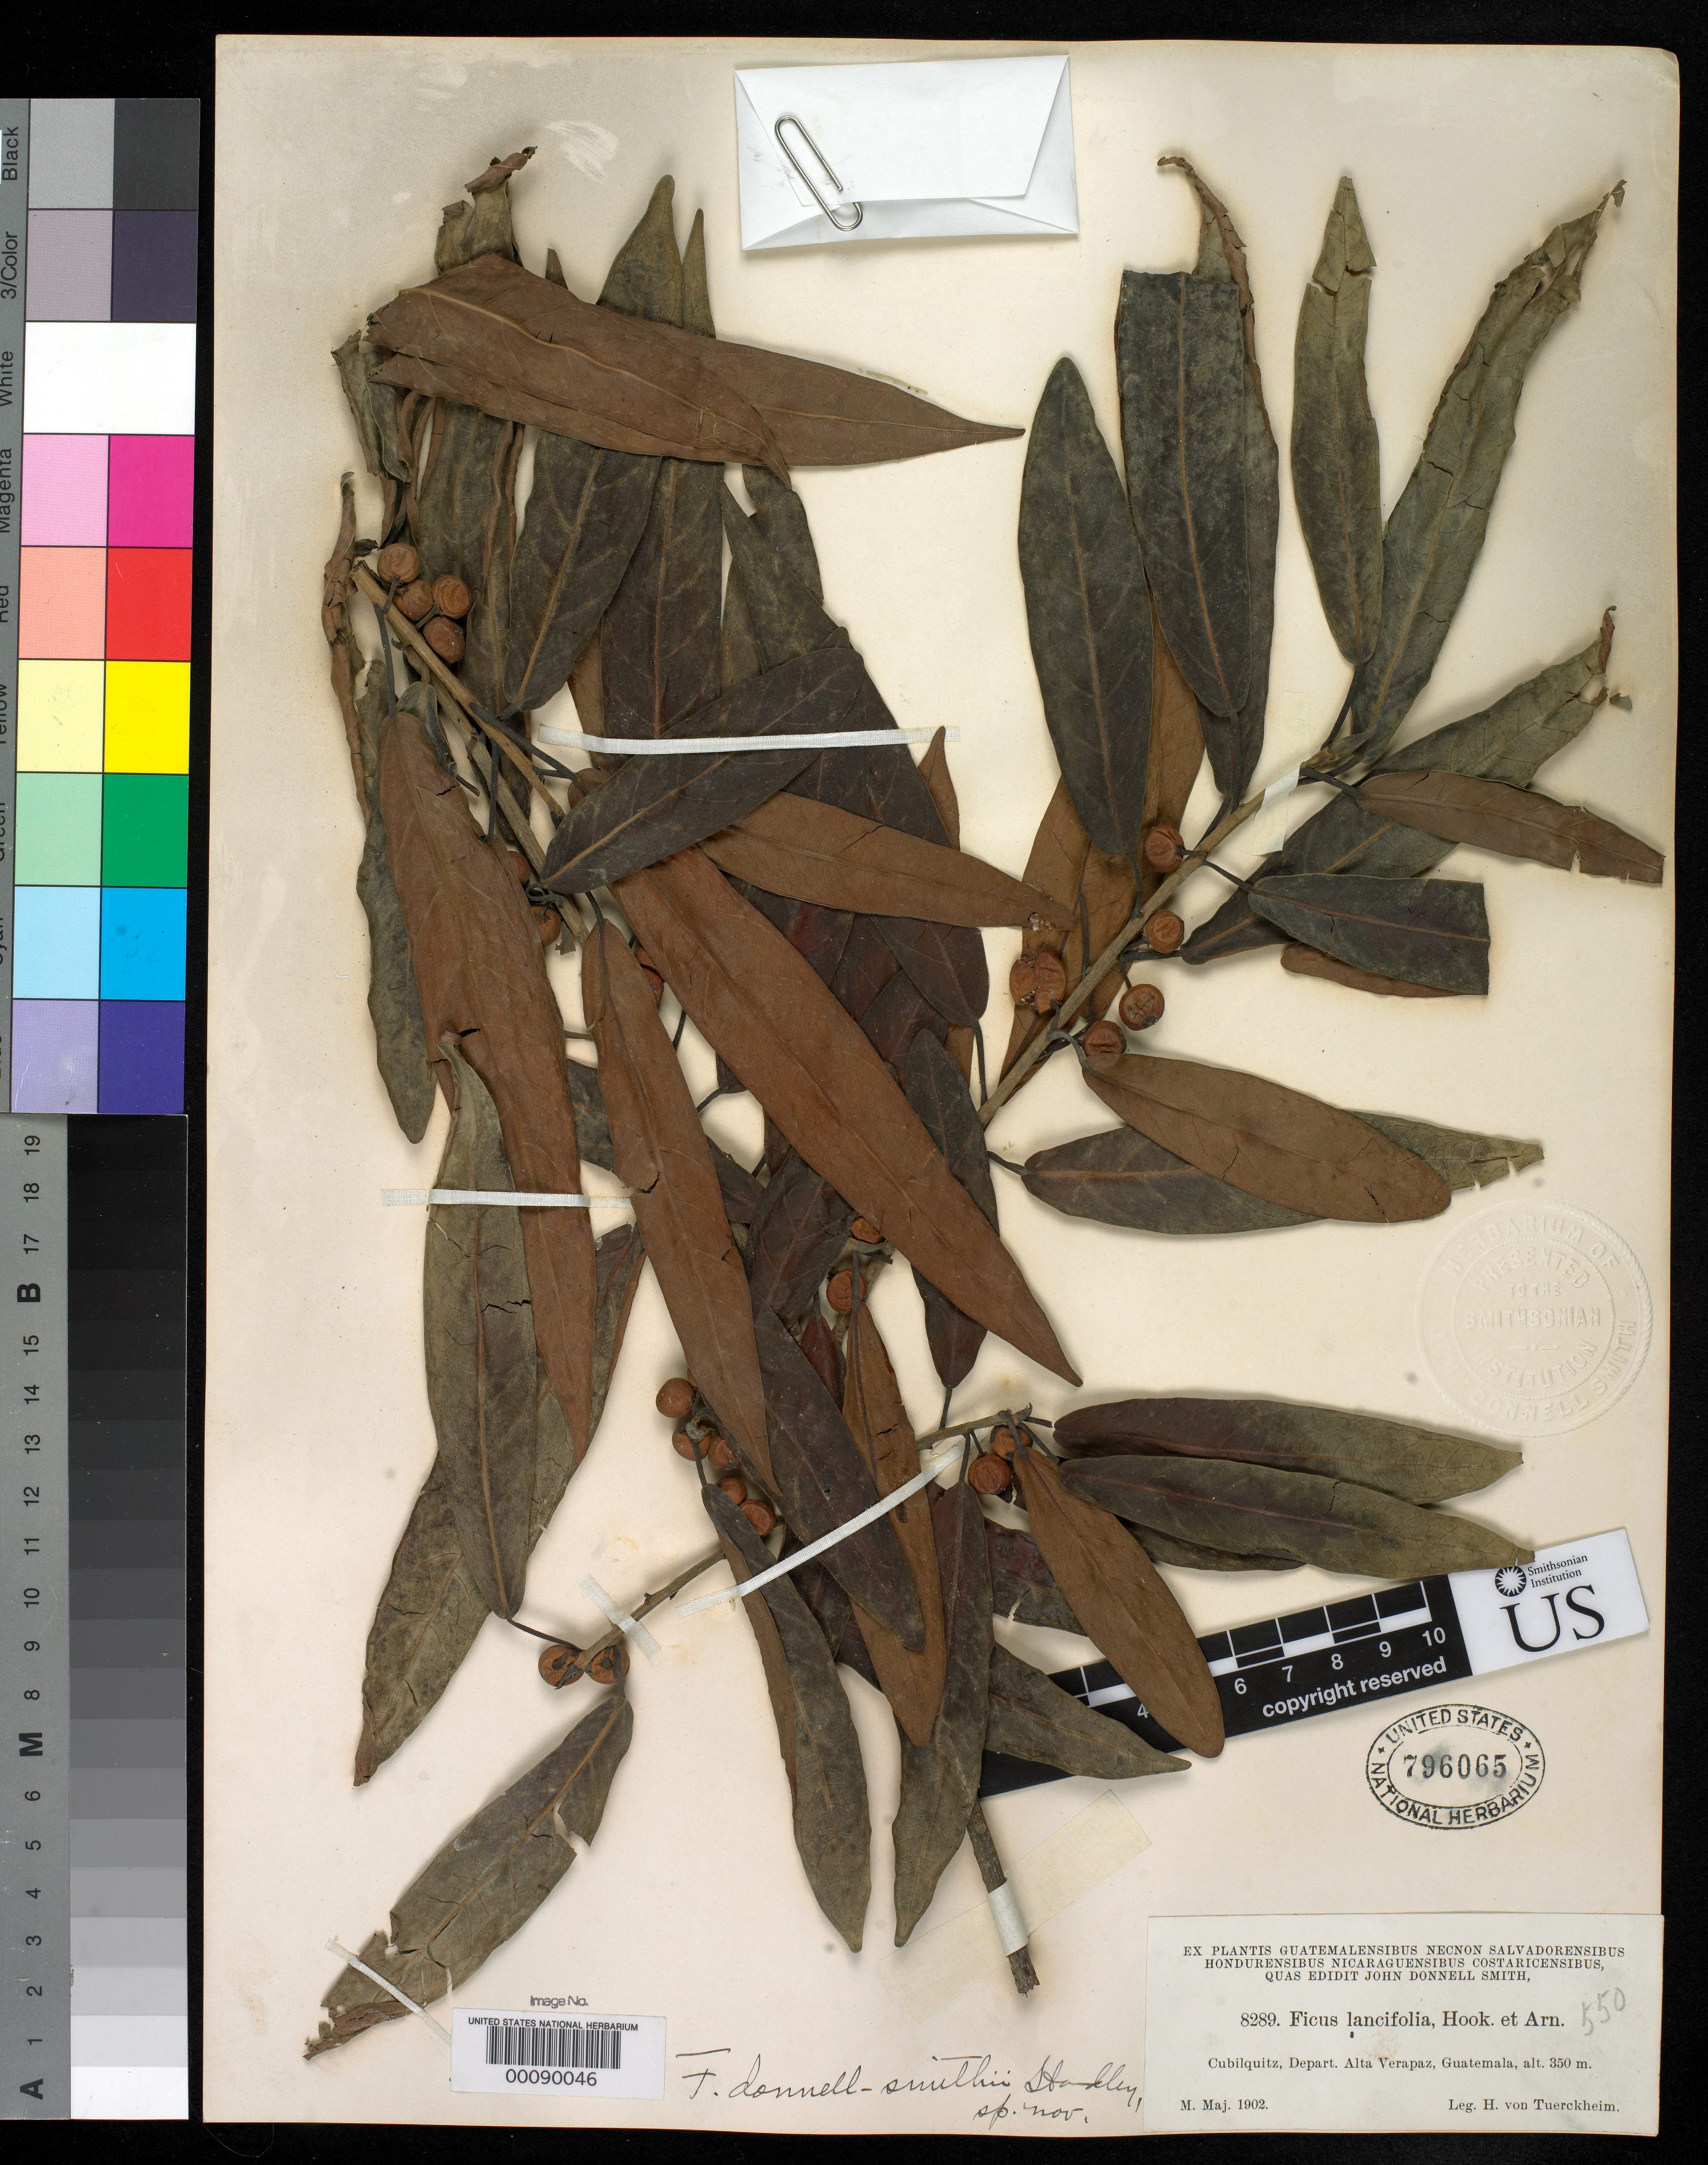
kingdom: Plantae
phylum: Tracheophyta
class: Magnoliopsida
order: Rosales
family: Moraceae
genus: Ficus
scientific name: Ficus donnell-smithii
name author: Standl.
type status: Isotype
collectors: H. von Türckheim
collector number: J.D.S. 8289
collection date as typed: May 1902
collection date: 1902-05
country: Guatemala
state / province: Alta Verapaz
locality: Cubilquitz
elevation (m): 350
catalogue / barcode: US 796065